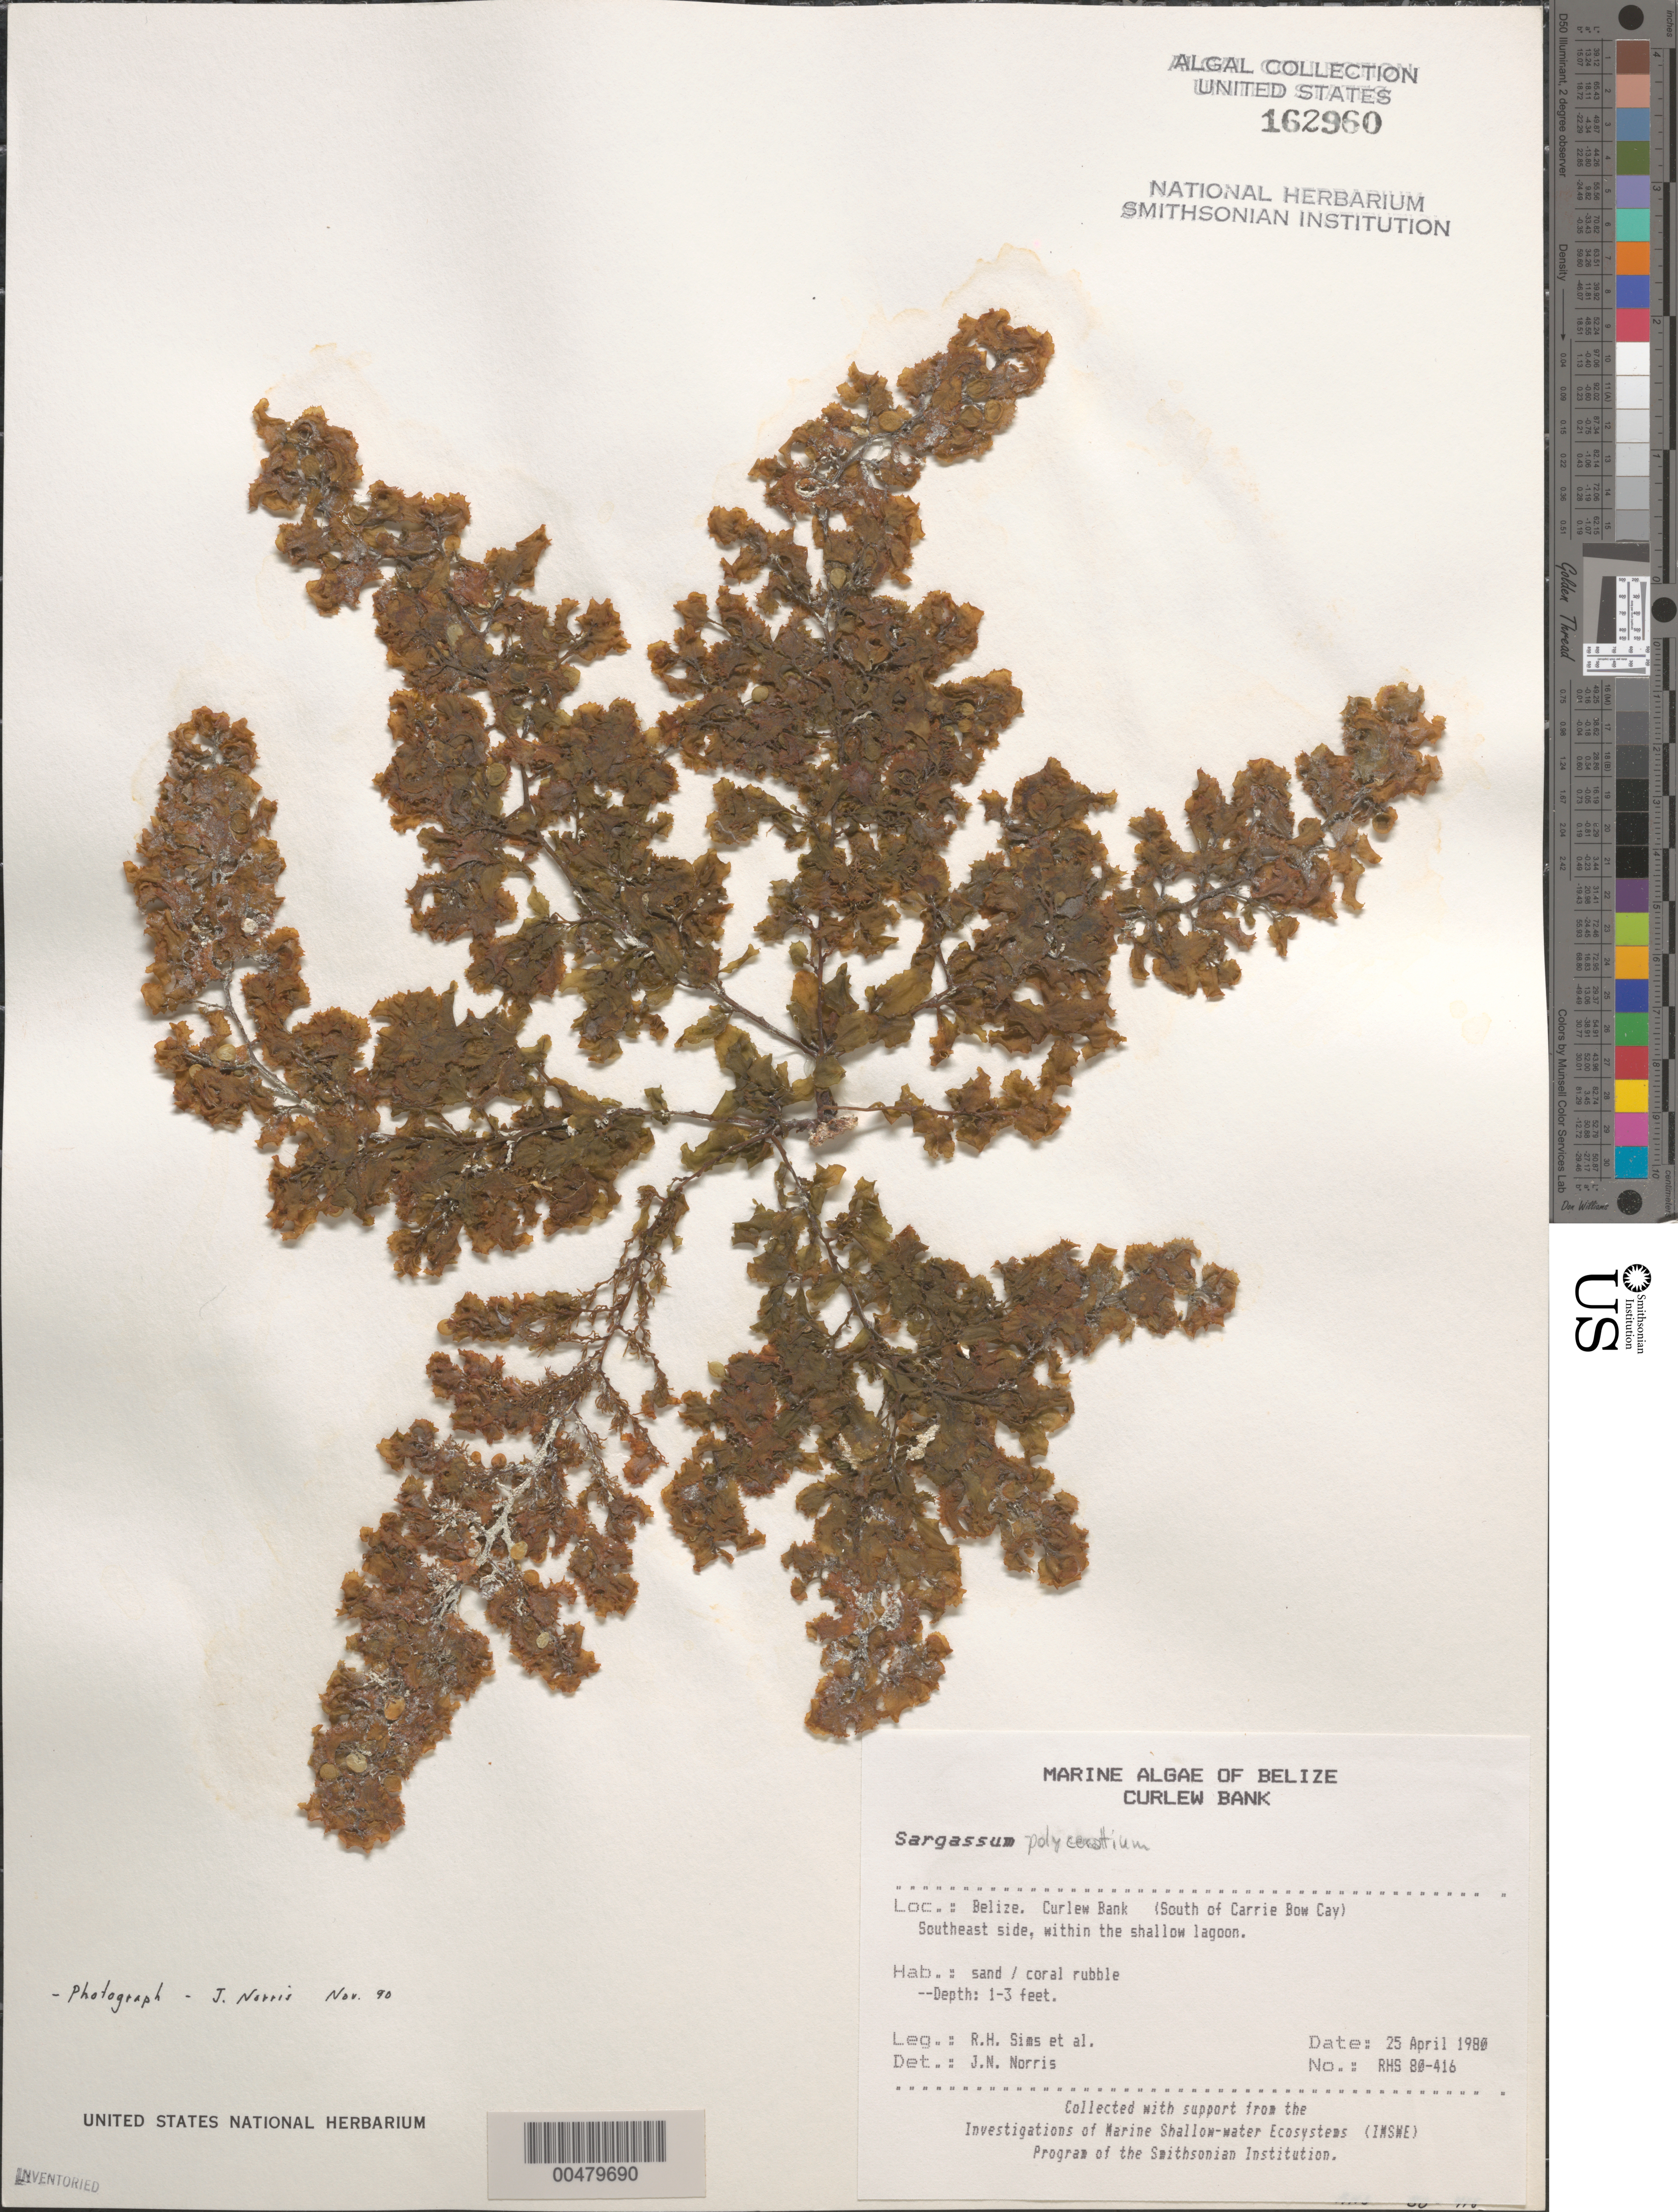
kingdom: Chromista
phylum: Ochrophyta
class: Phaeophyceae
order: Fucales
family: Sargassaceae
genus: Sargassum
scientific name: Sargassum polyceratium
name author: Mont.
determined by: Norris, James N.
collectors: R. H. Sims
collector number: RHS 80-416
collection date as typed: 25 Apr 1980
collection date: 1980-04-25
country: Belize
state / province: Stann Creek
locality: Curlew Bank, south of Carrie Bow Cay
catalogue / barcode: US 162960